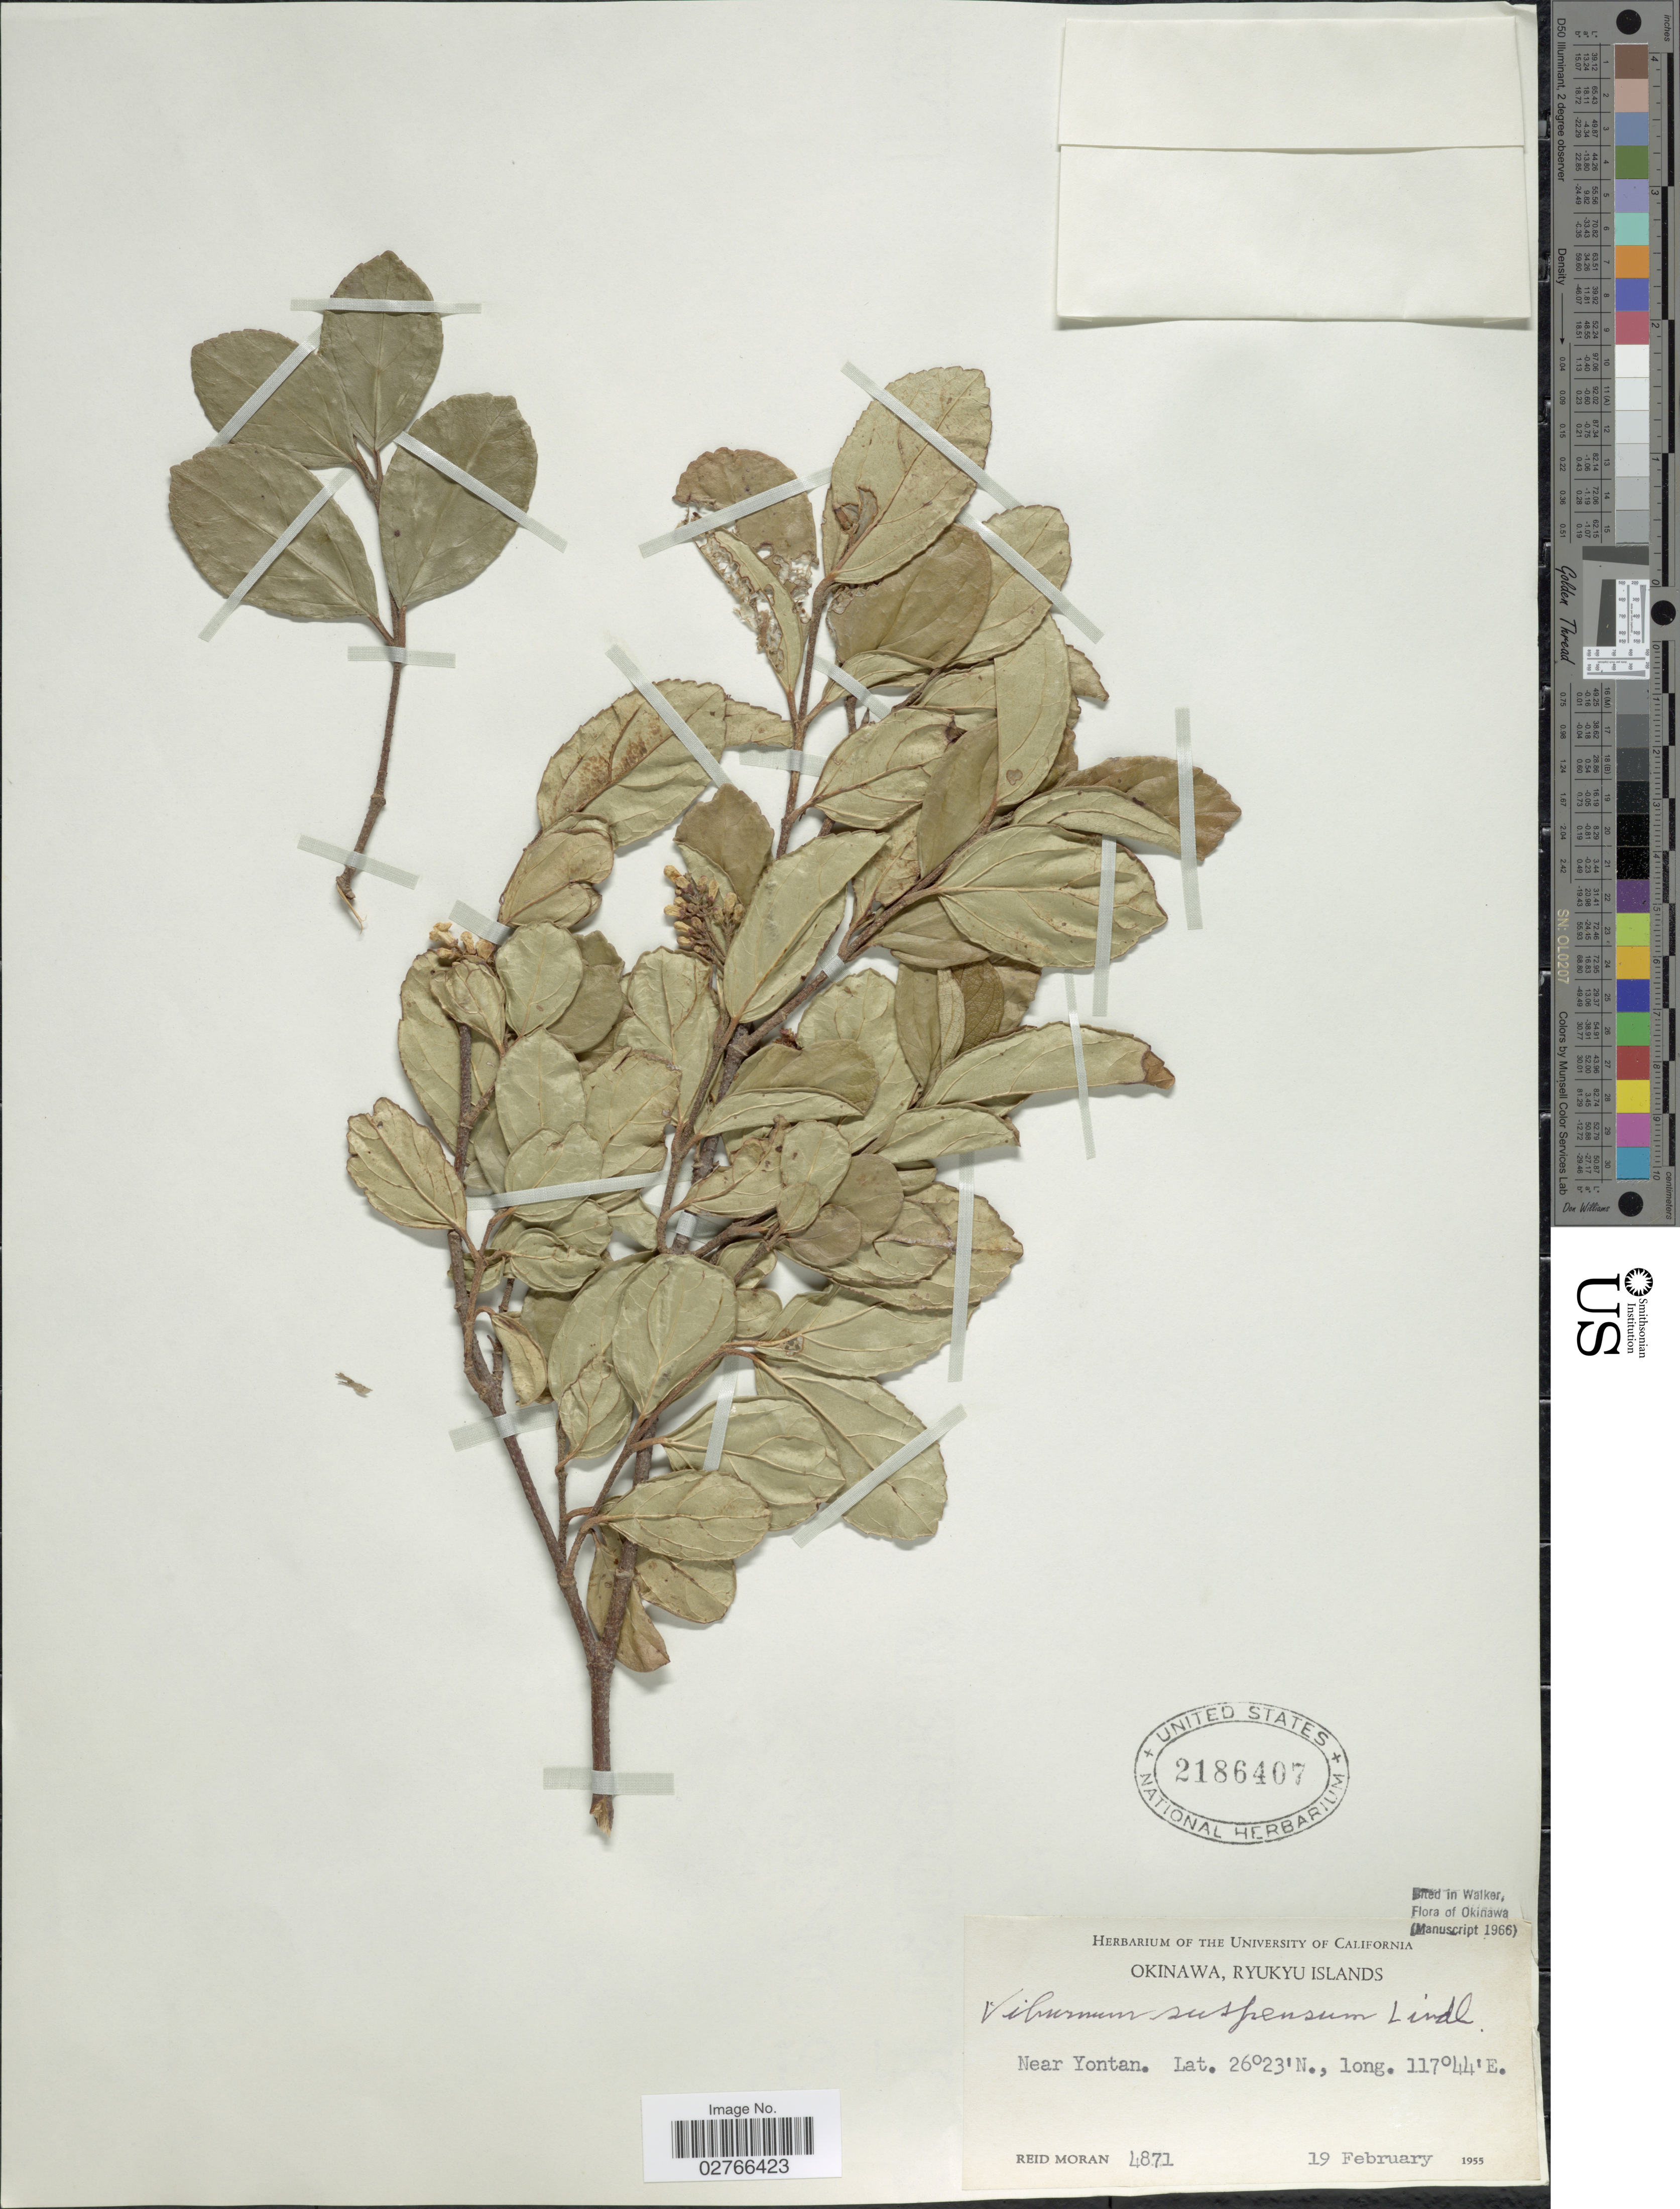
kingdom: Plantae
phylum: Tracheophyta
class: Magnoliopsida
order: Dipsacales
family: Viburnaceae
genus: Viburnum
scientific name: Viburnum suspensum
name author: Lindl.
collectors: R. V. Moran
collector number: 4871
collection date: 1955-02-19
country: Japan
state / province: Okinawa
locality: Ryukyu Islands, Near Yontan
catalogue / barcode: US 2186407